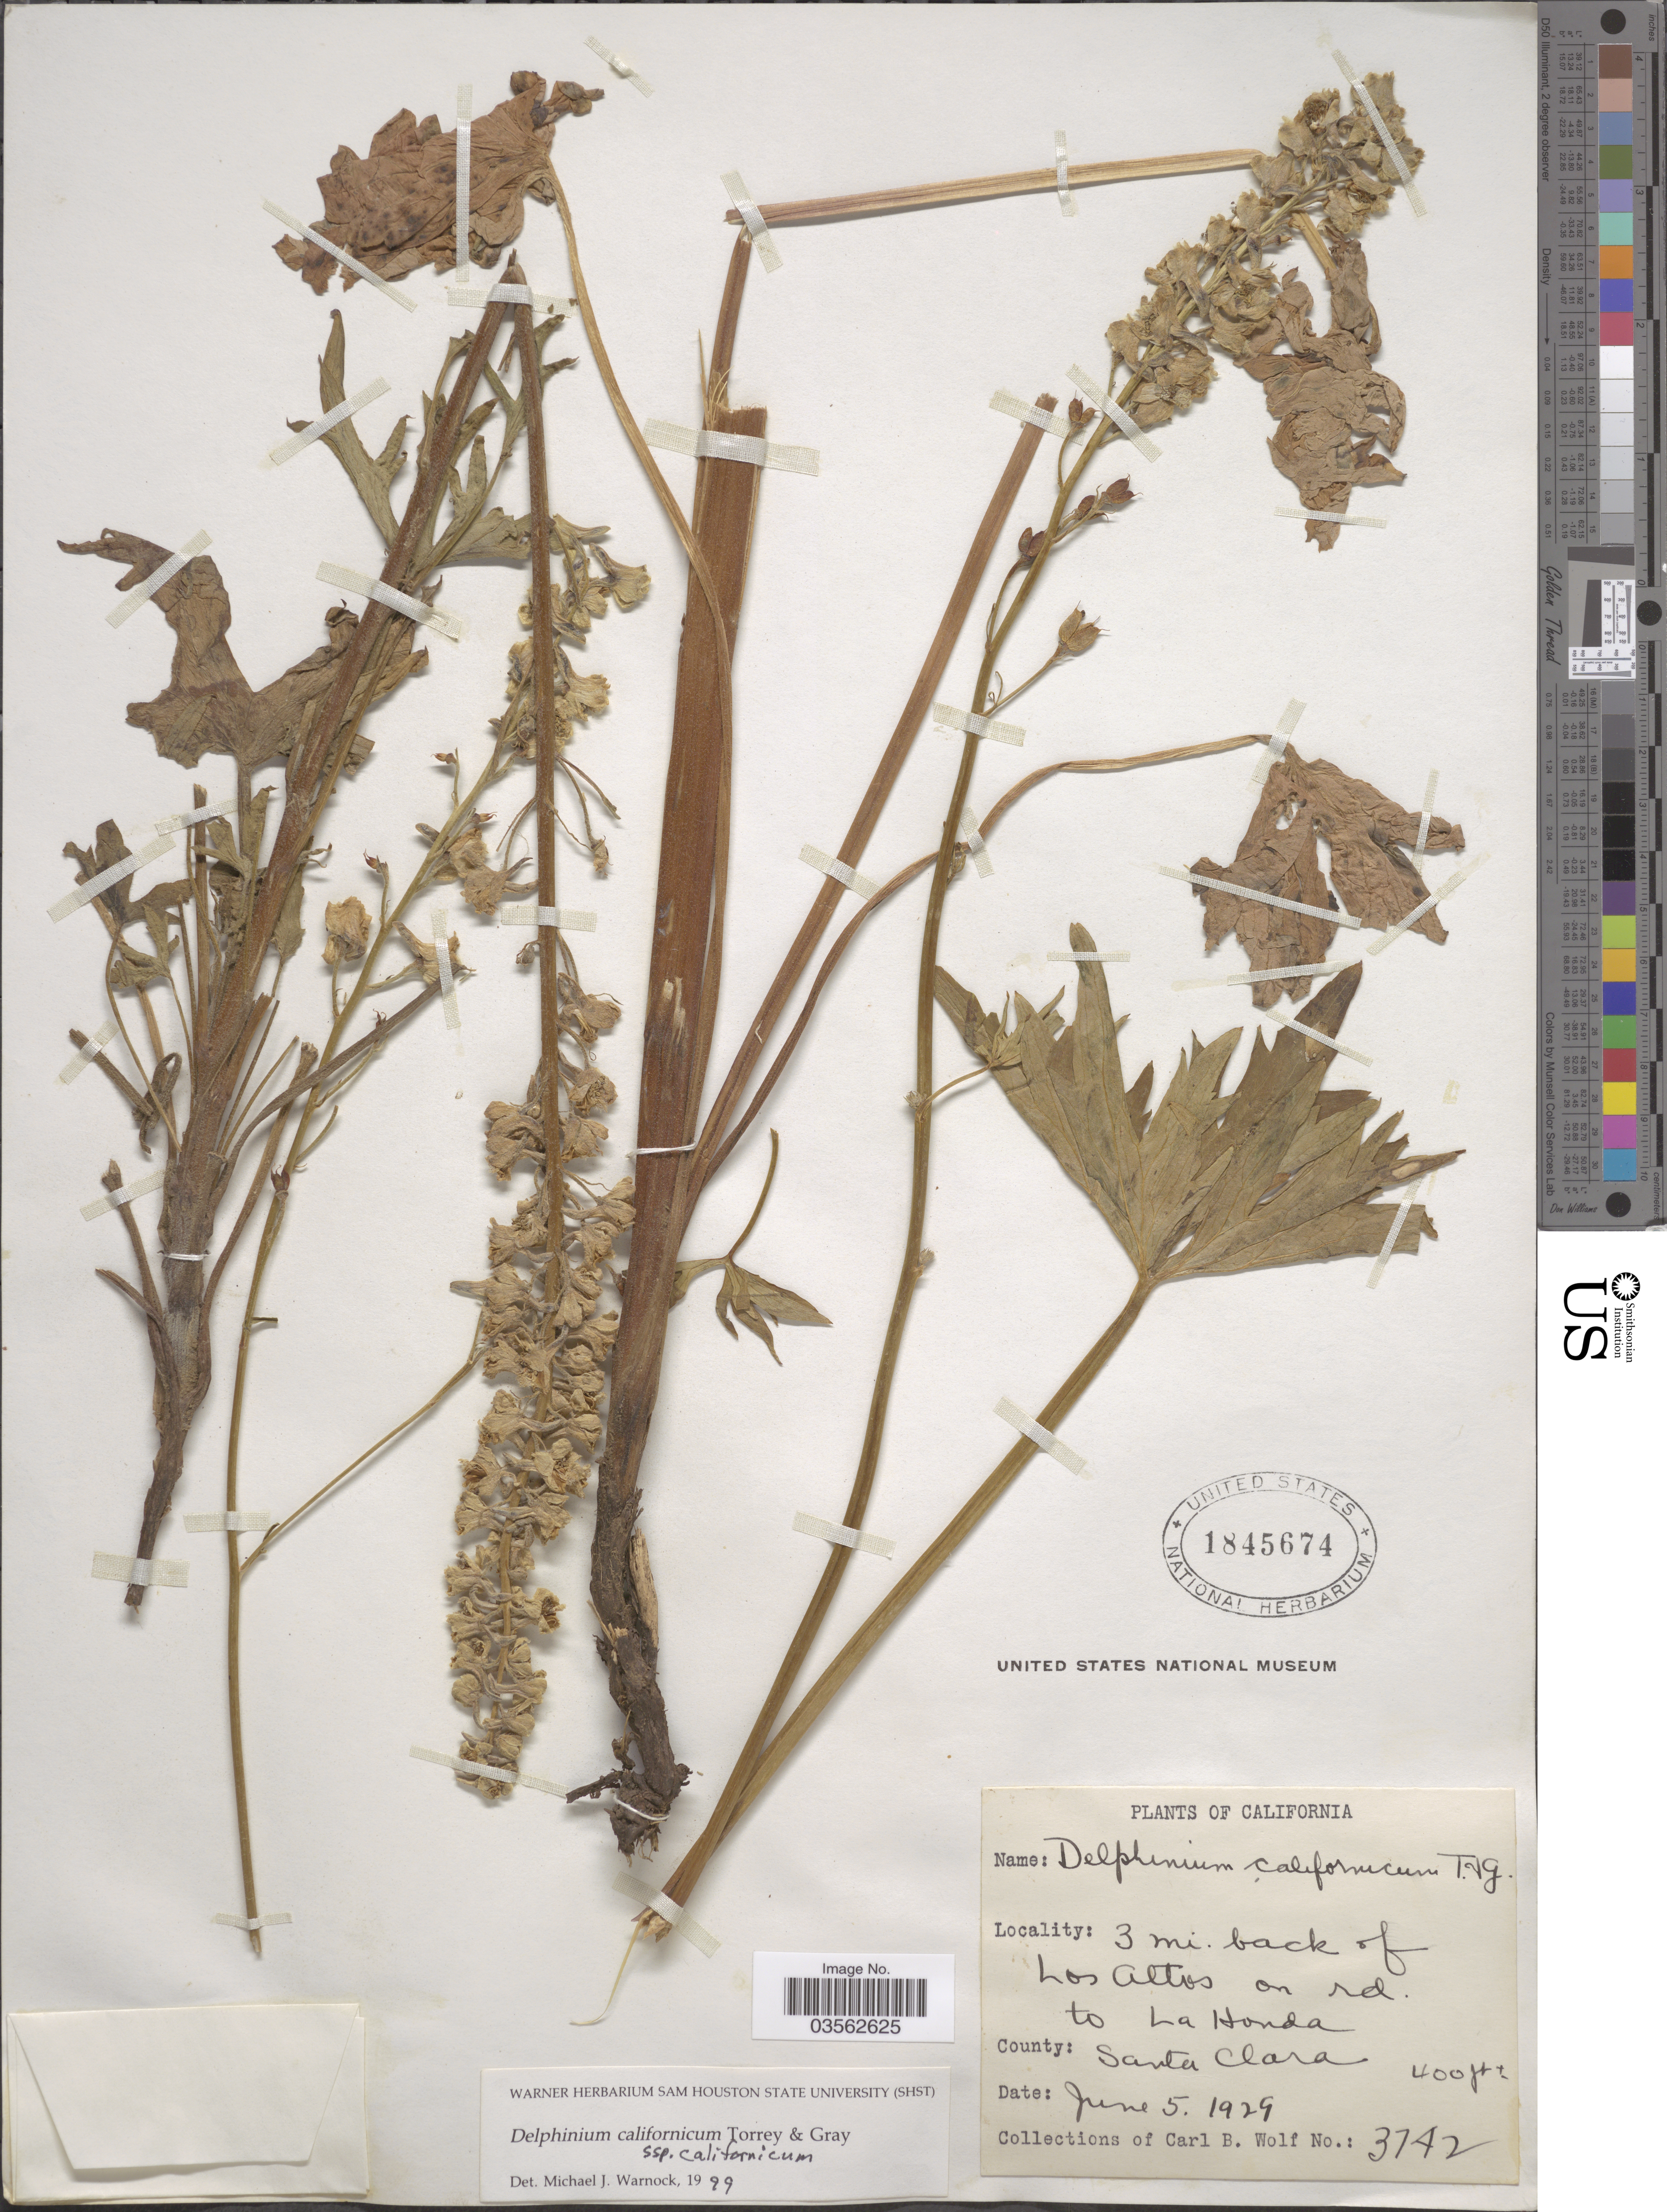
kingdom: Plantae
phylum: Tracheophyta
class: Magnoliopsida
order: Ranunculales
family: Ranunculaceae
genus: Delphinium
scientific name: Delphinium californicum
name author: Torr. & A. Gray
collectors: C. B. Wolf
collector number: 3742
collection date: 1929-06-05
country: United States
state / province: California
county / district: Santa Clara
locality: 3 mi. back of Los Altos on rd. to La Honda. County: Santa Clara.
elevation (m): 122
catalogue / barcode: US 1845674